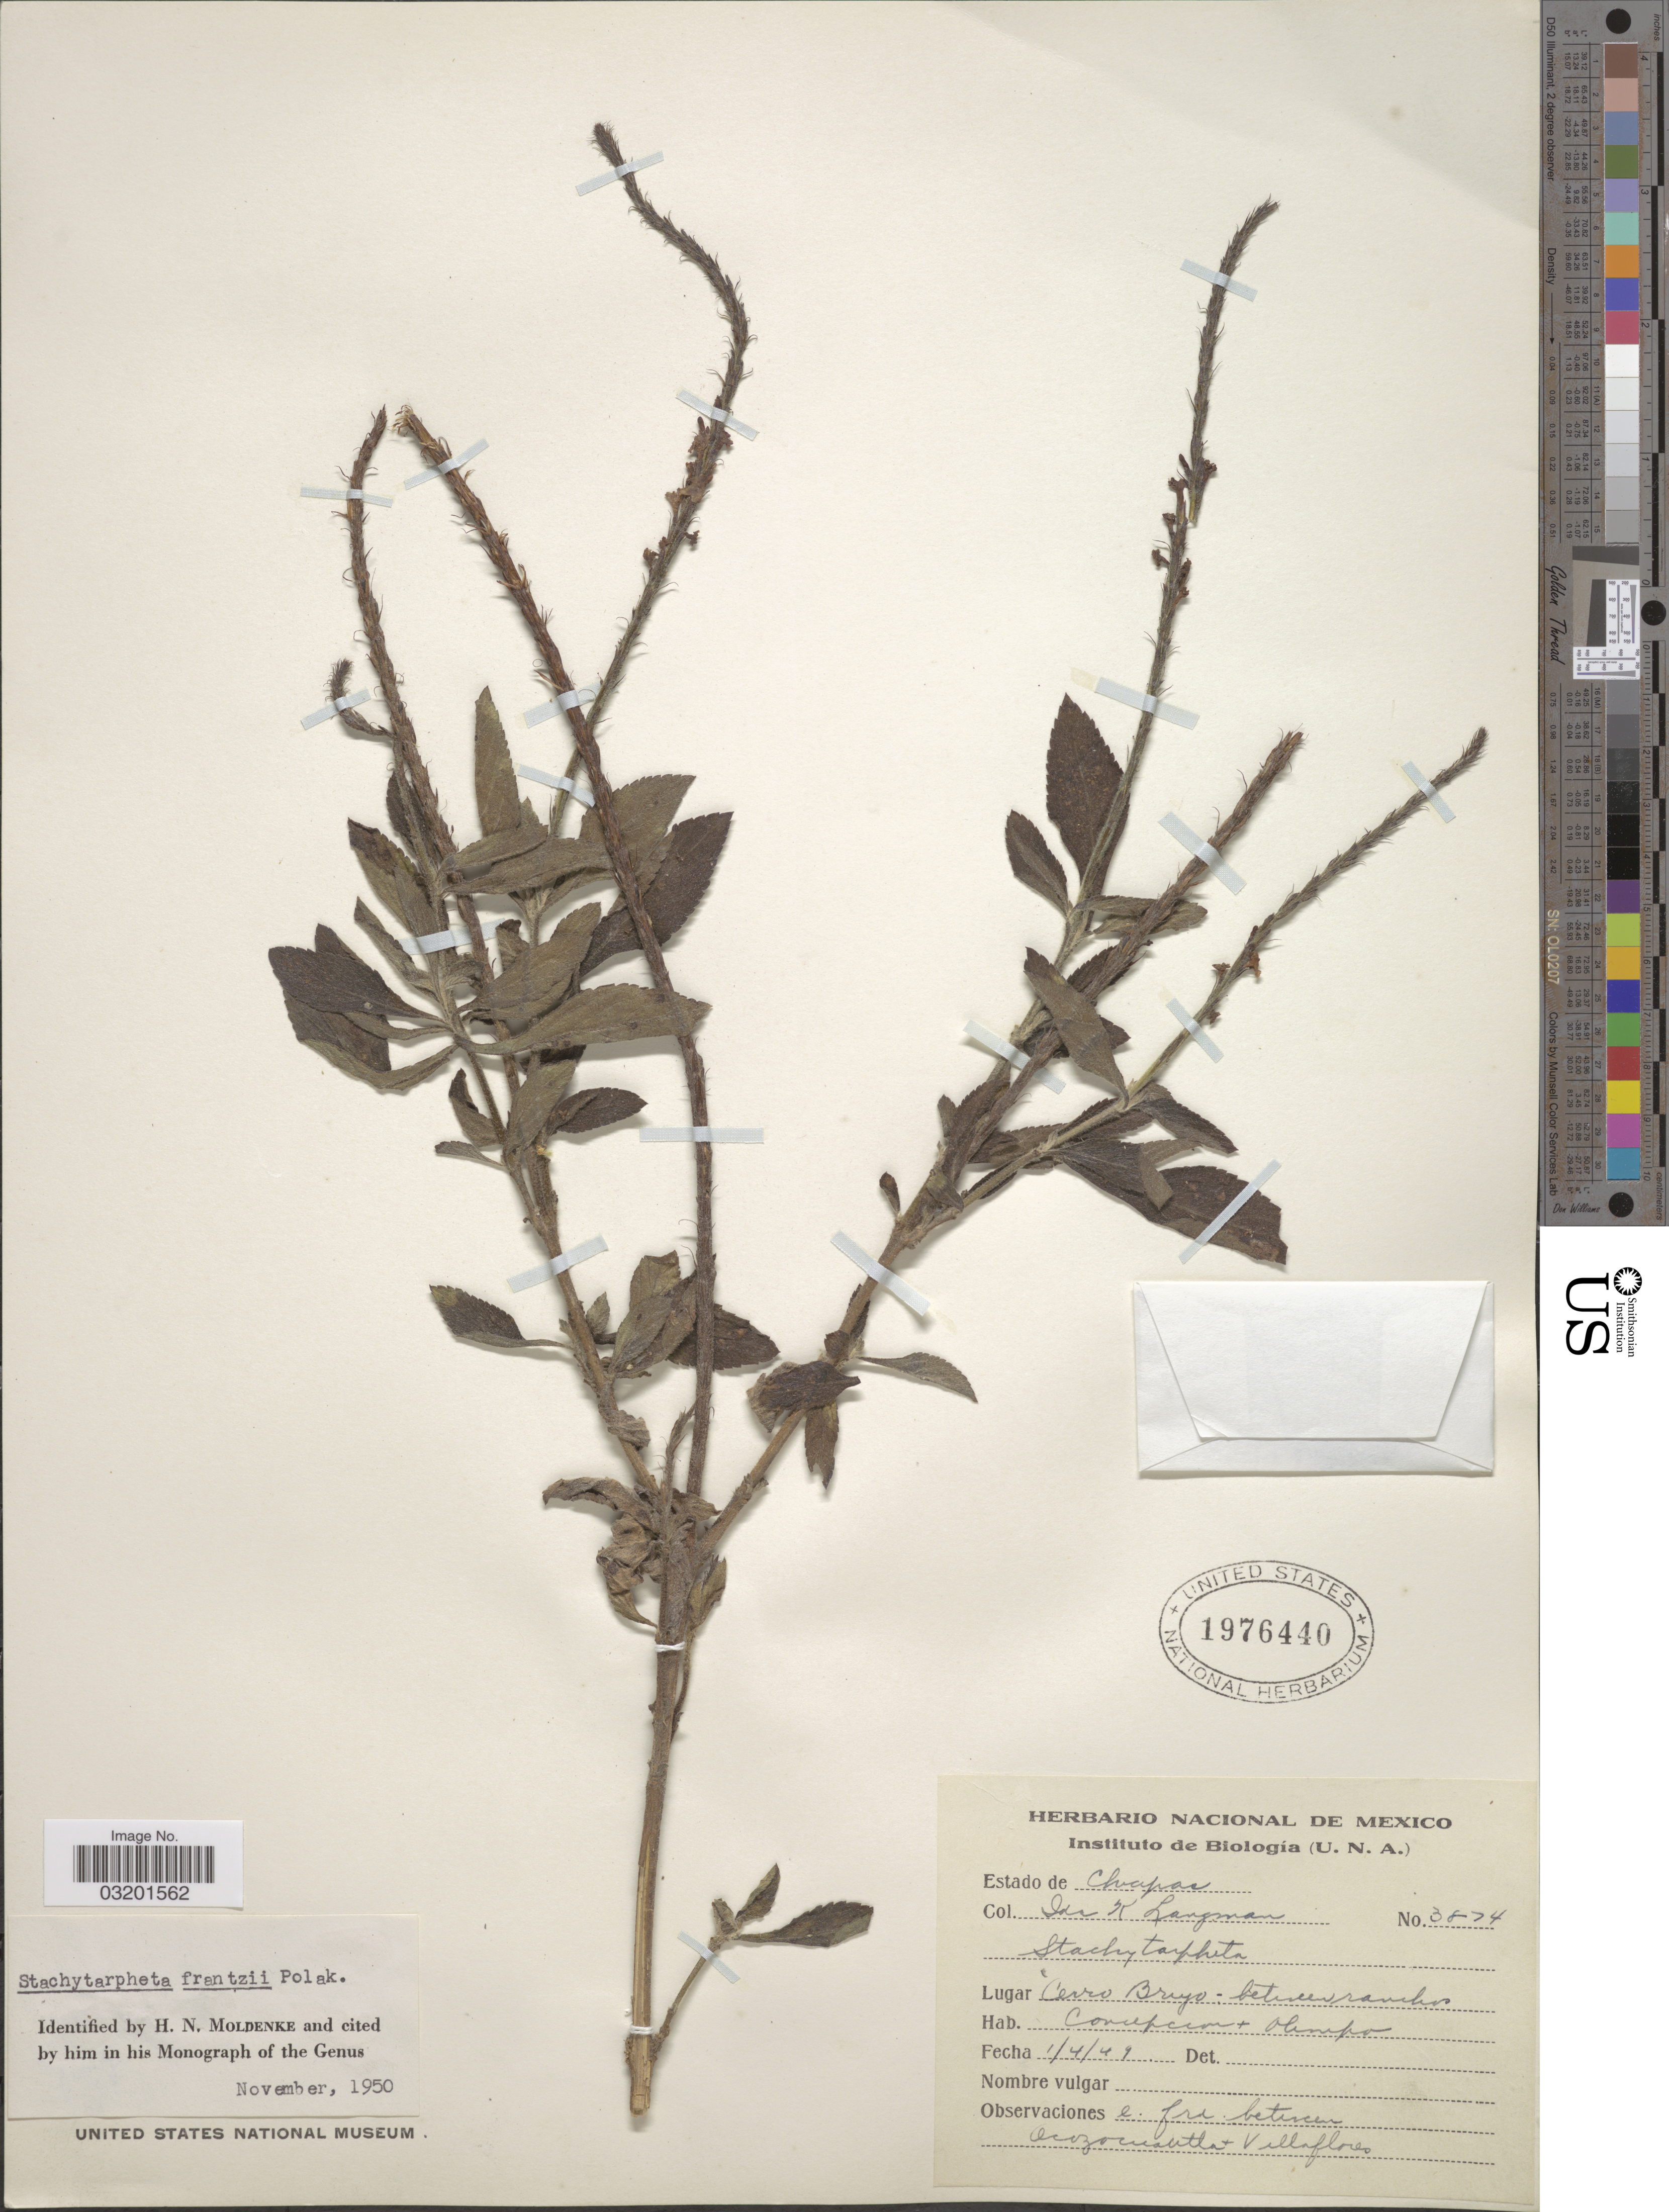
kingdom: Plantae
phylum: Tracheophyta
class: Magnoliopsida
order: Lamiales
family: Verbenaceae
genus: Stachytarpheta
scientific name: Stachytarpheta frantzii var. frantzii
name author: Pol.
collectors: I. K. Langman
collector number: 3874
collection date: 1949-04-01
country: Mexico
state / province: Chiapas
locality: Cerro Breyo-between ranchos. Concepcion & Olimpo. Between Ocozocuautla & Villaflores.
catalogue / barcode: US 1976440